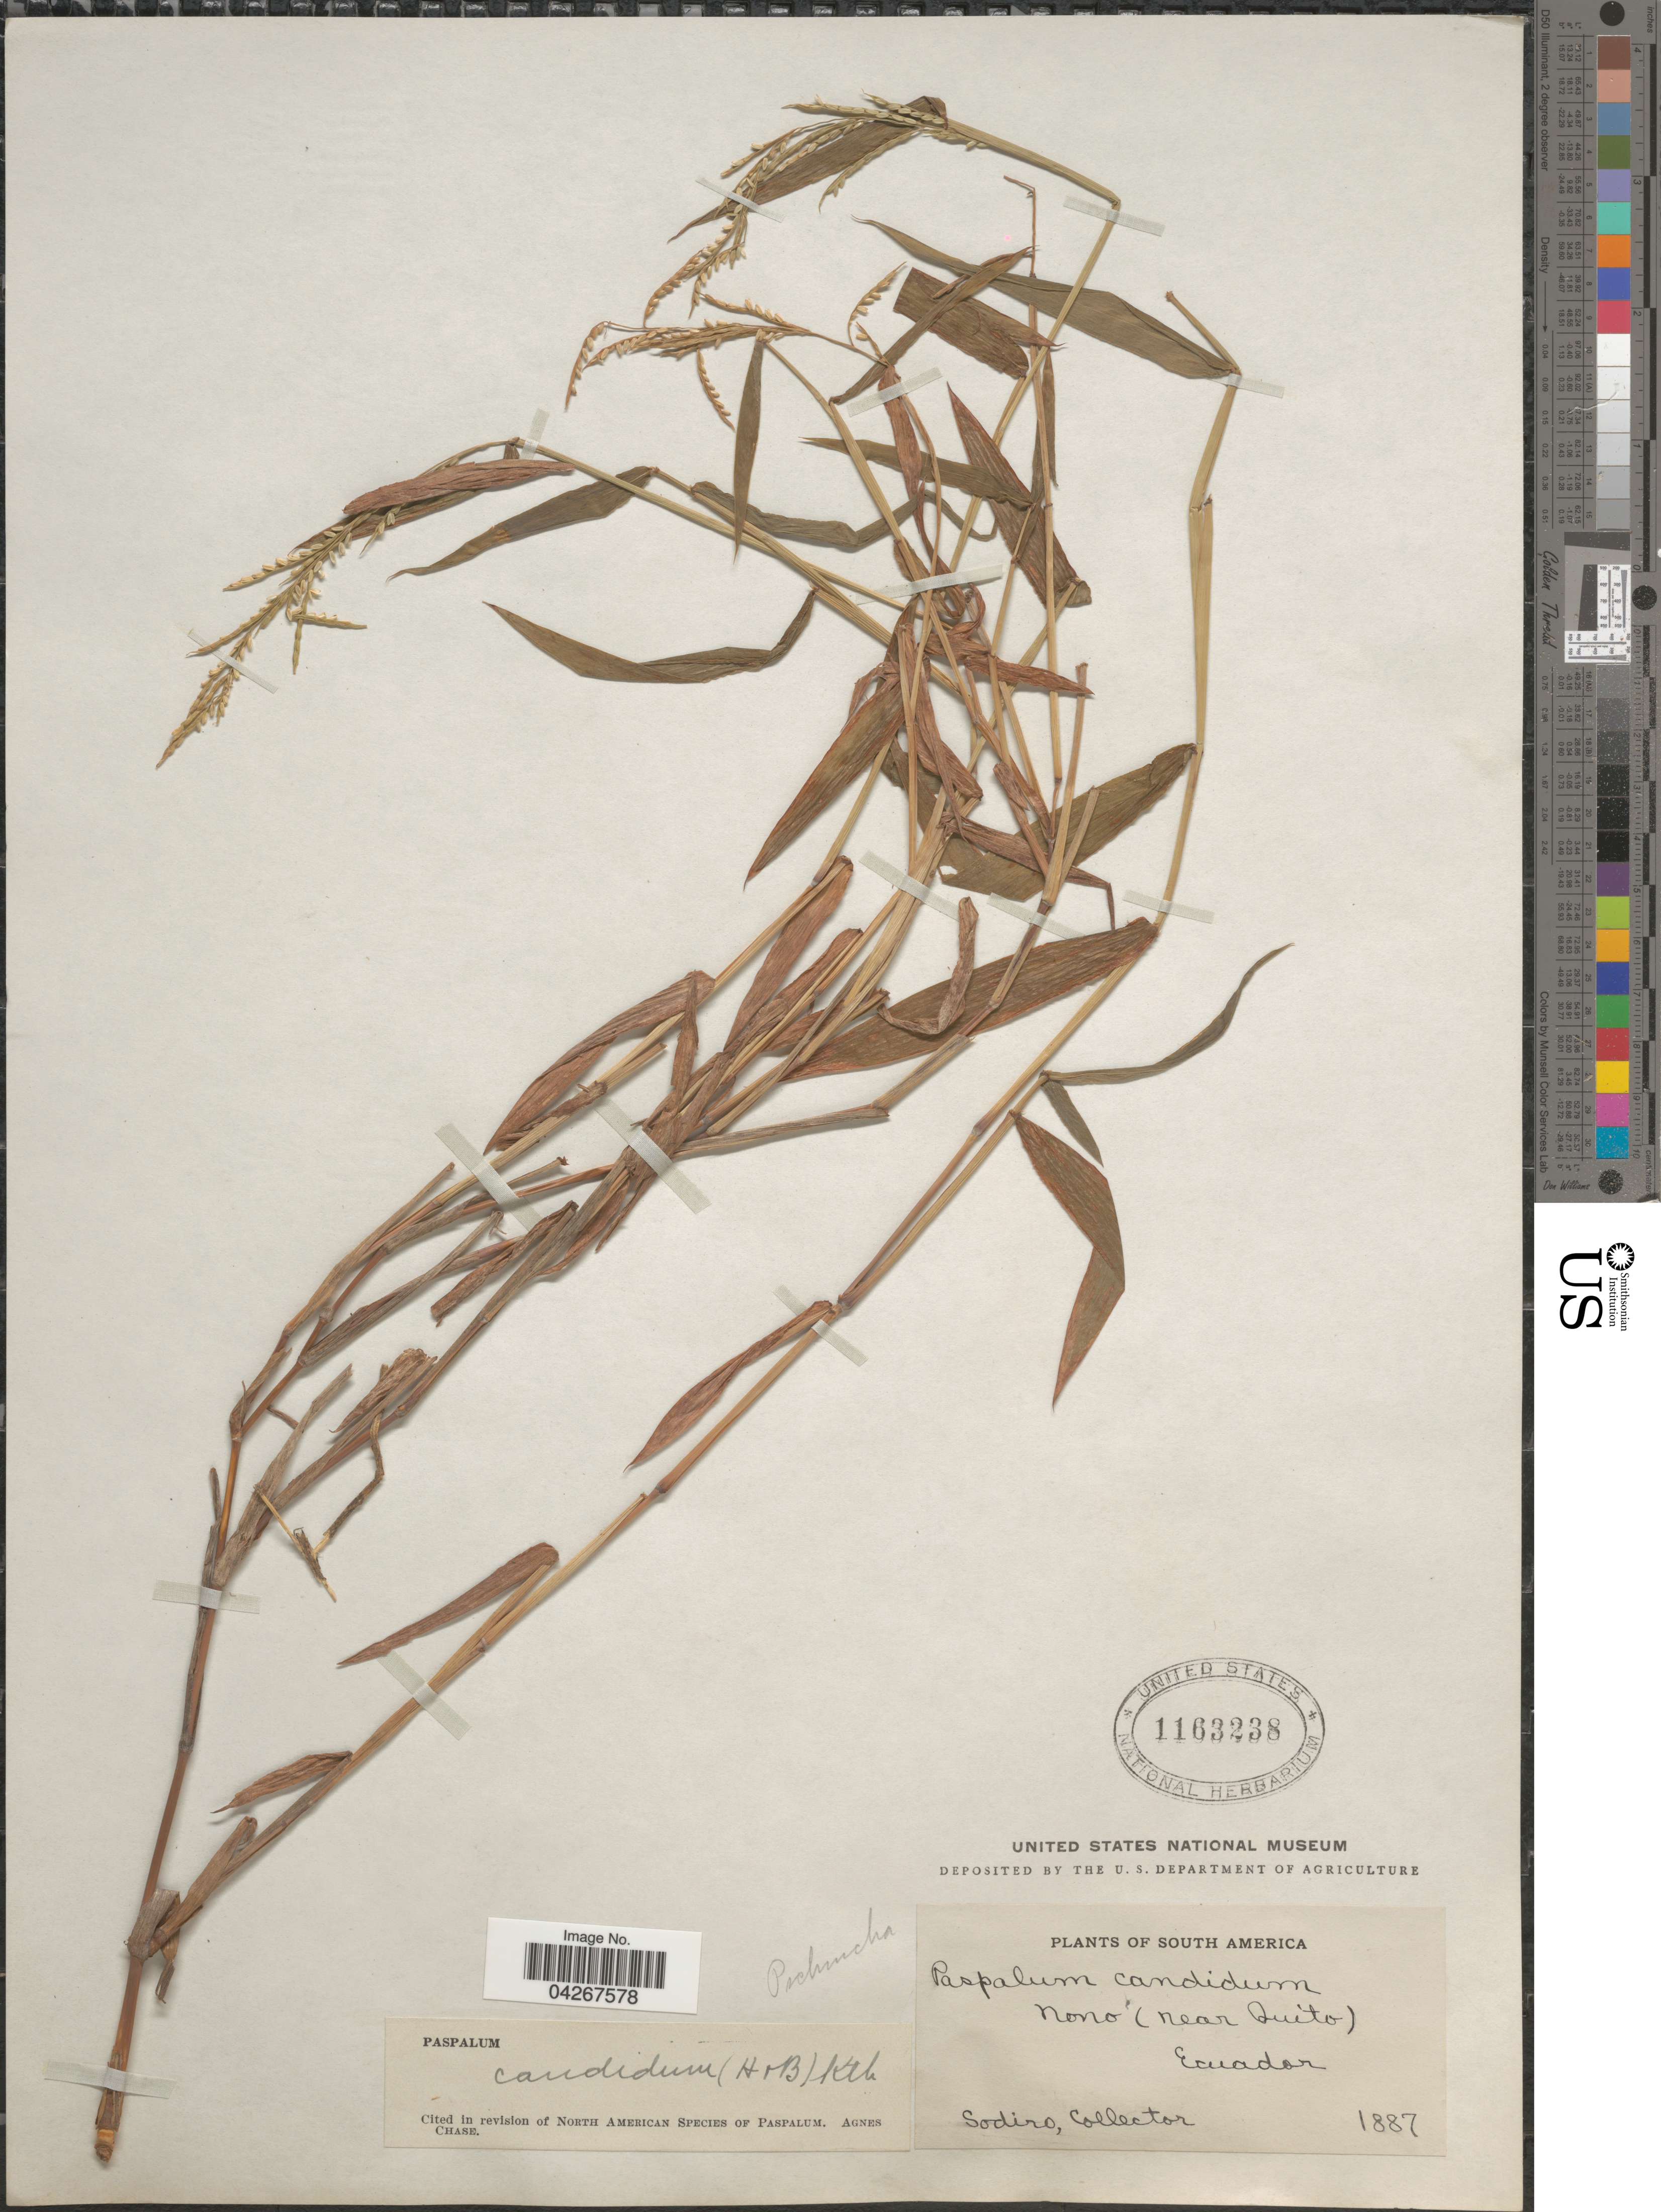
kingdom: Plantae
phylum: Tracheophyta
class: Liliopsida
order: Poales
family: Poaceae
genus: Paspalum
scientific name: Paspalum candidum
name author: (Humb. & Bonpl. ex Fleugge) Kunth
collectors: Sodiro, --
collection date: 1887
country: Ecuador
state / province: Pichincha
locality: Nono (near Quito).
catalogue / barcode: US 1163238